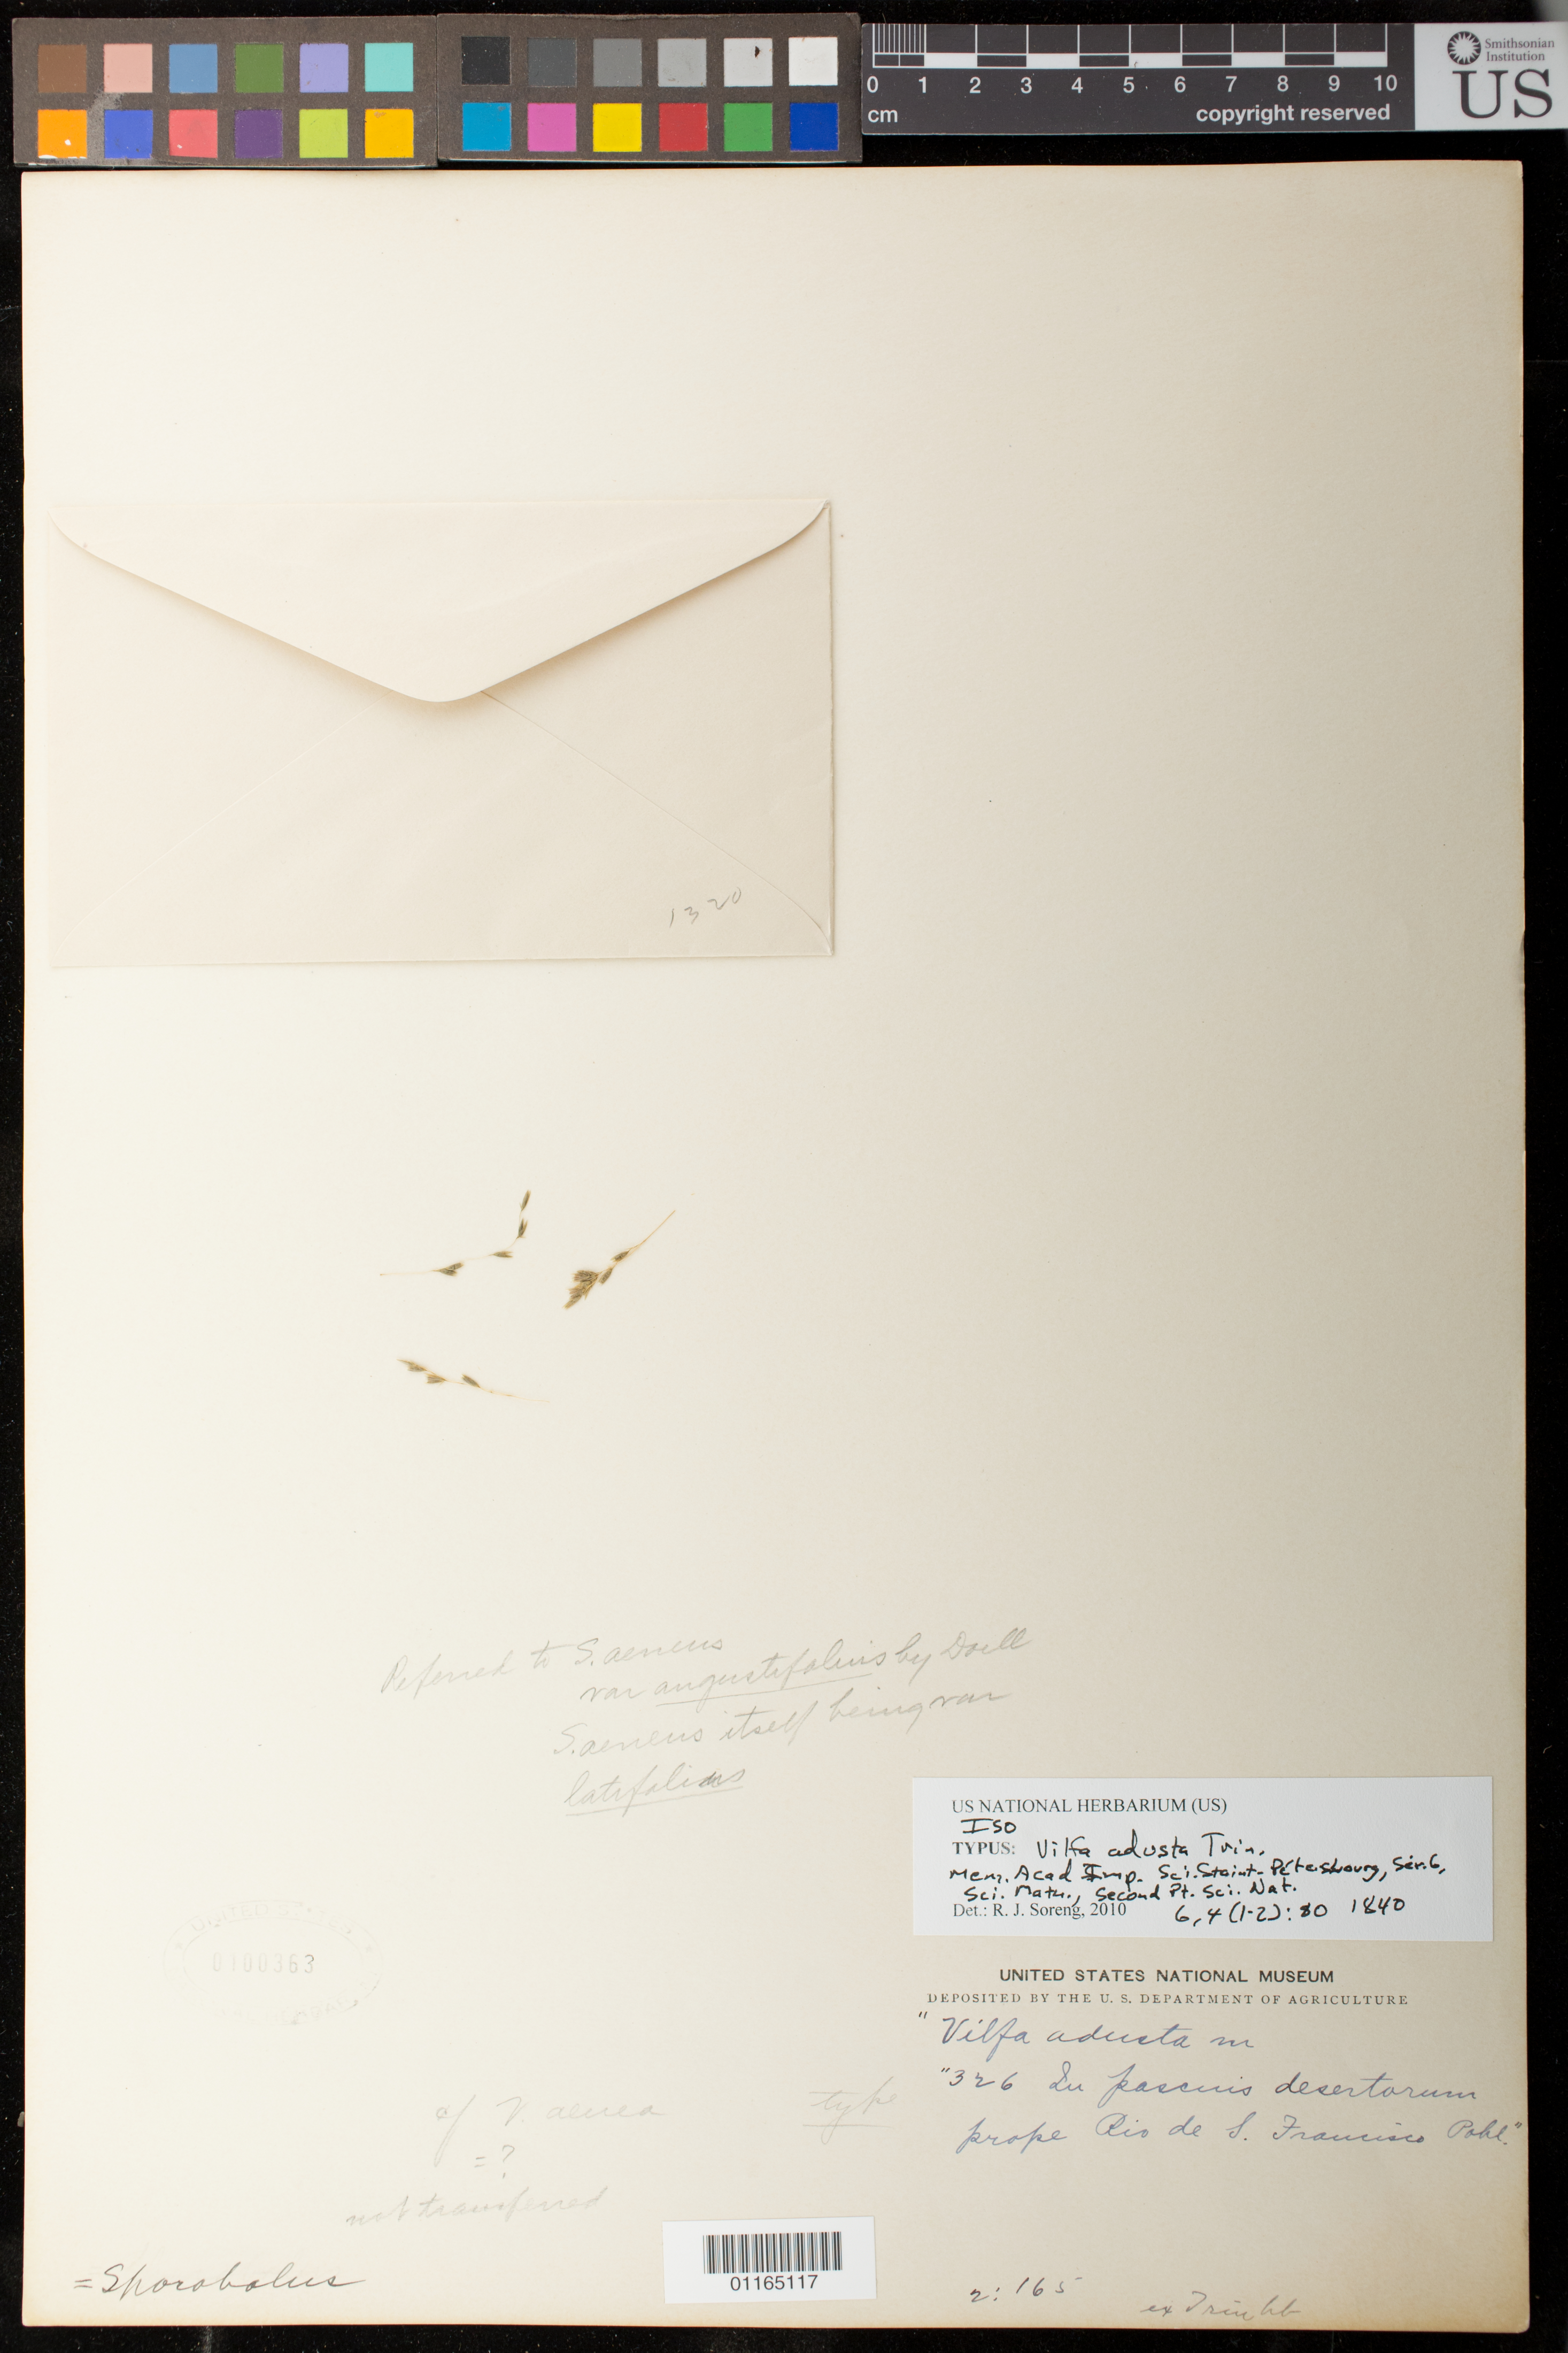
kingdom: Plantae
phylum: Tracheophyta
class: Liliopsida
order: Poales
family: Poaceae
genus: Vilfa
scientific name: Vilfa adusta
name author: Trin.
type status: Type Collection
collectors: J. B. E. Pohl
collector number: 326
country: Brazil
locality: prope Rio de S. Francisco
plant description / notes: Fragmentary material of type specimen ex herb. Trin.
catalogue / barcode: US 100363